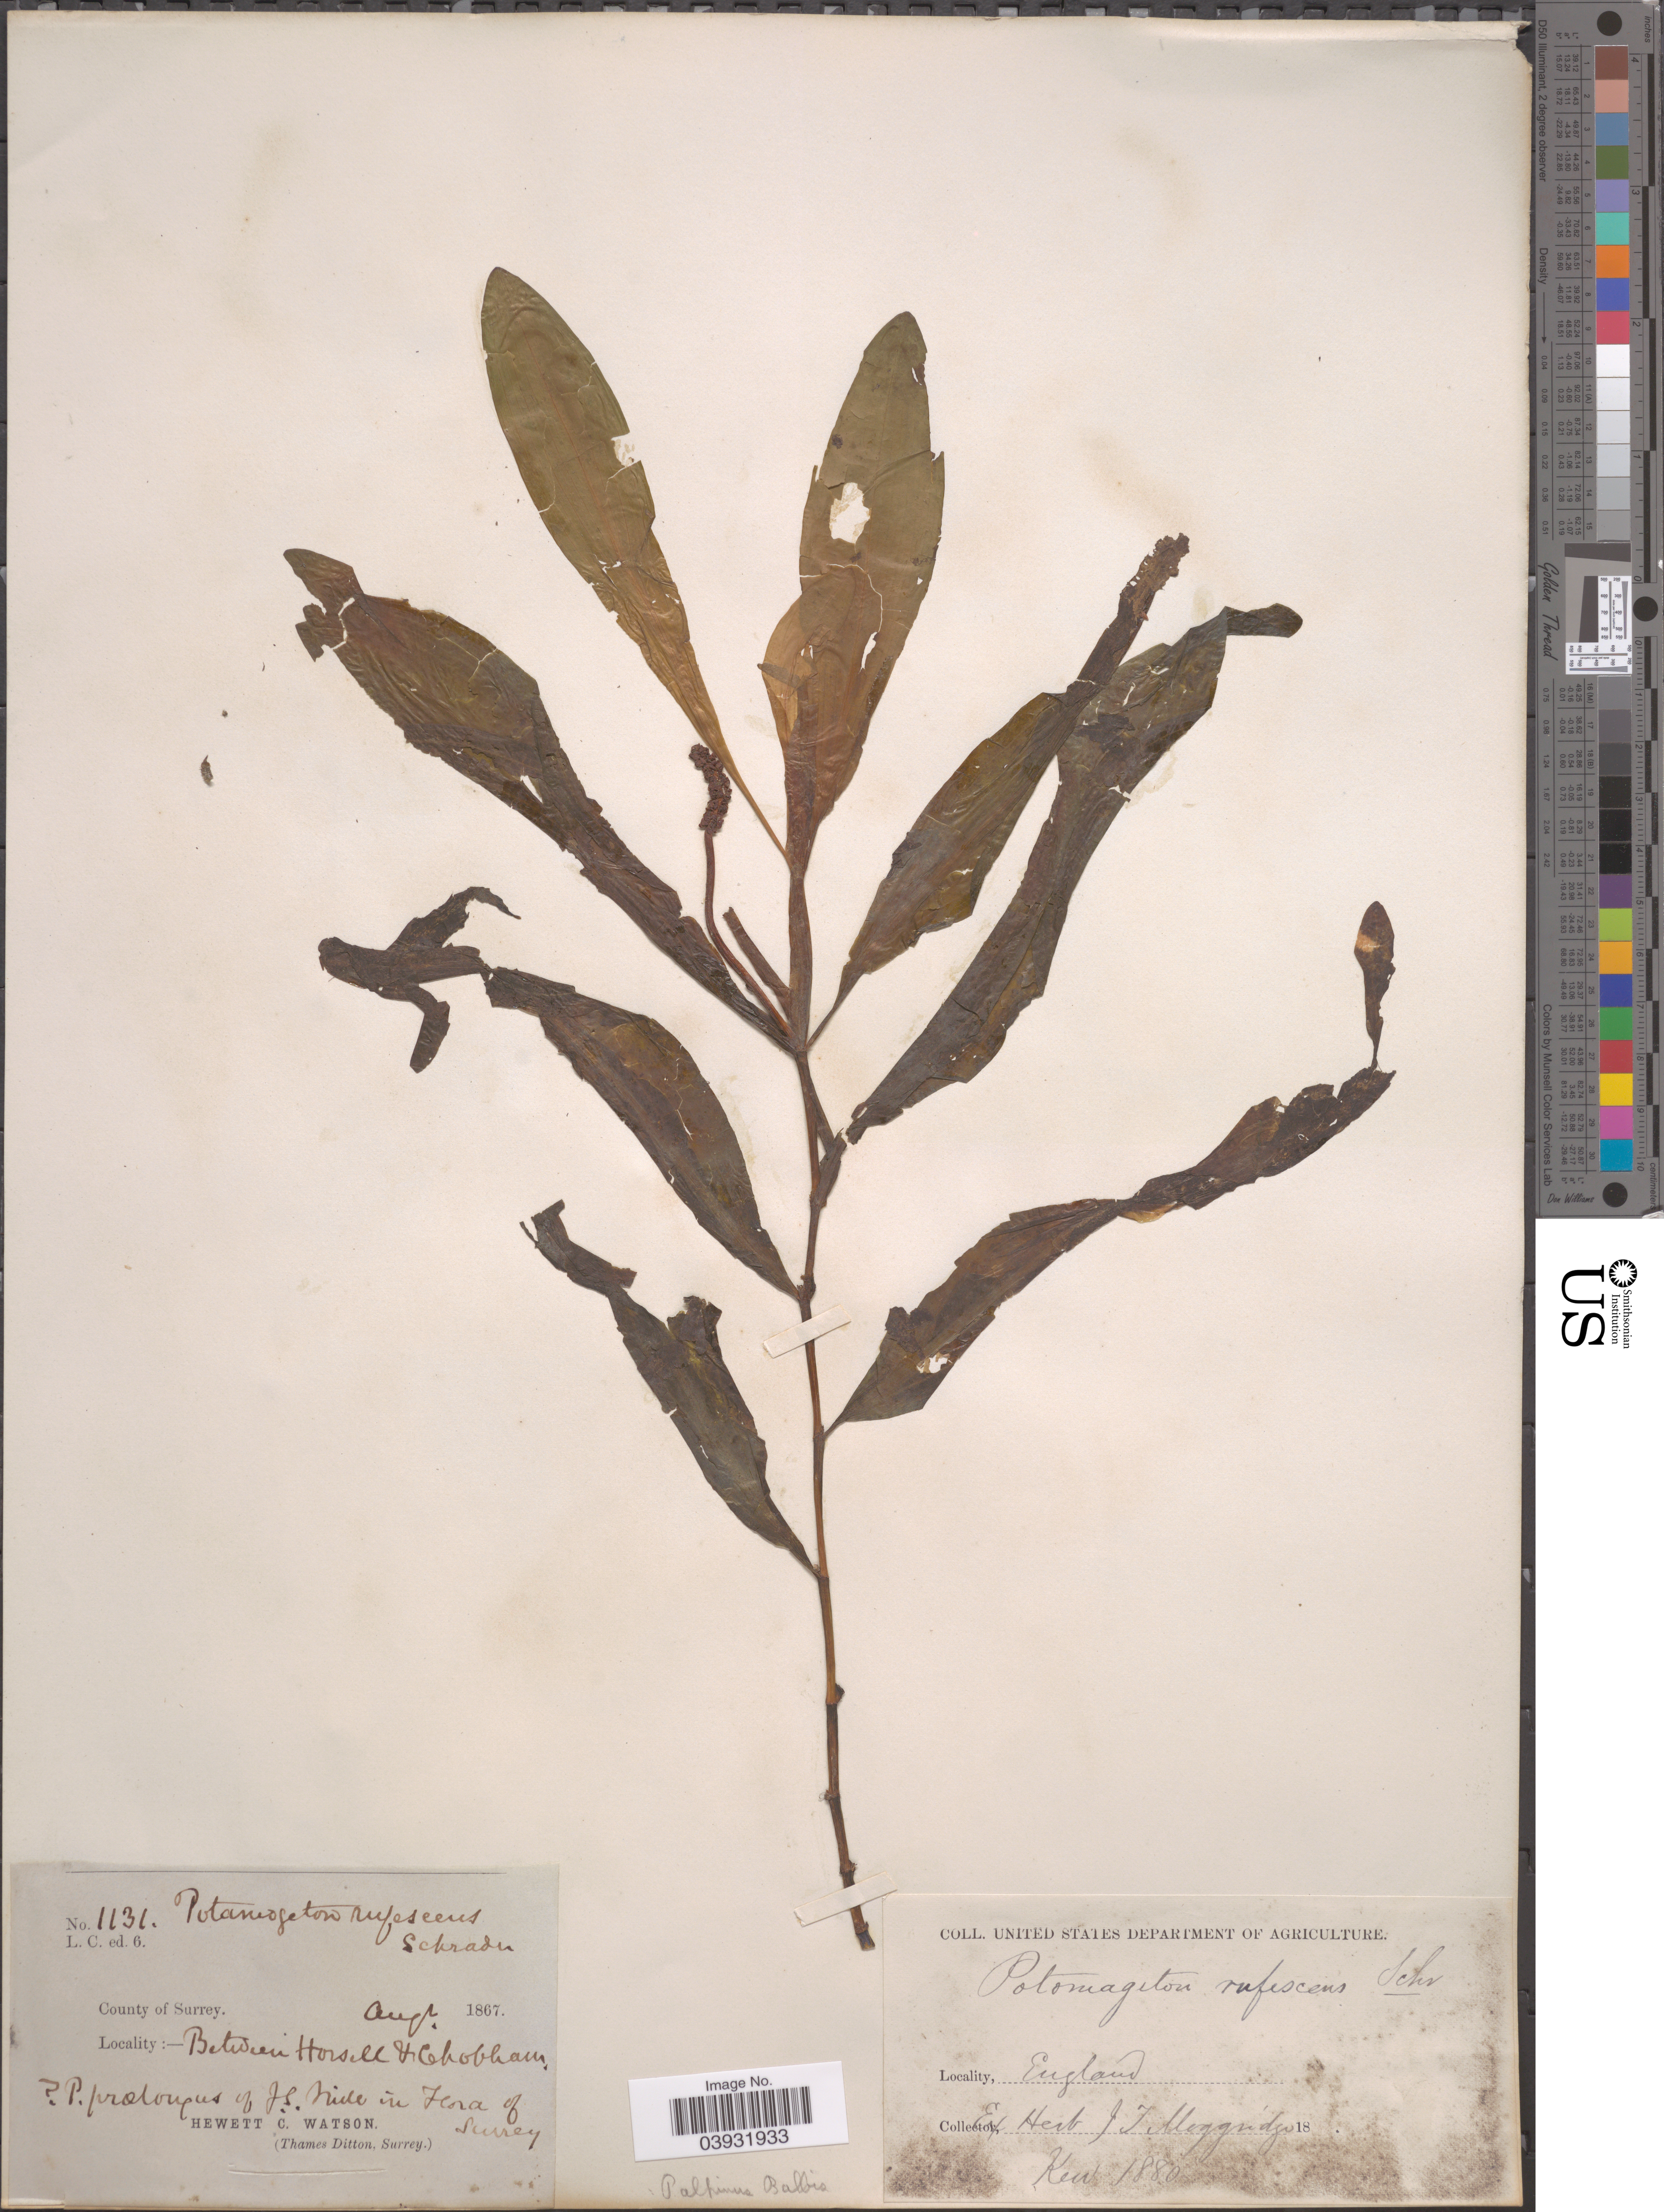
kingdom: Plantae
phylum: Tracheophyta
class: Liliopsida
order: Alismatales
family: Potamogetonaceae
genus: Potamogeton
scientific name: Potamogeton alpinus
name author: Balb.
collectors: H. Watson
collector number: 1131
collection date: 1867-08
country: United Kingdom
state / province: England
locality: County of Surrey. Between Horsell & Chobham.